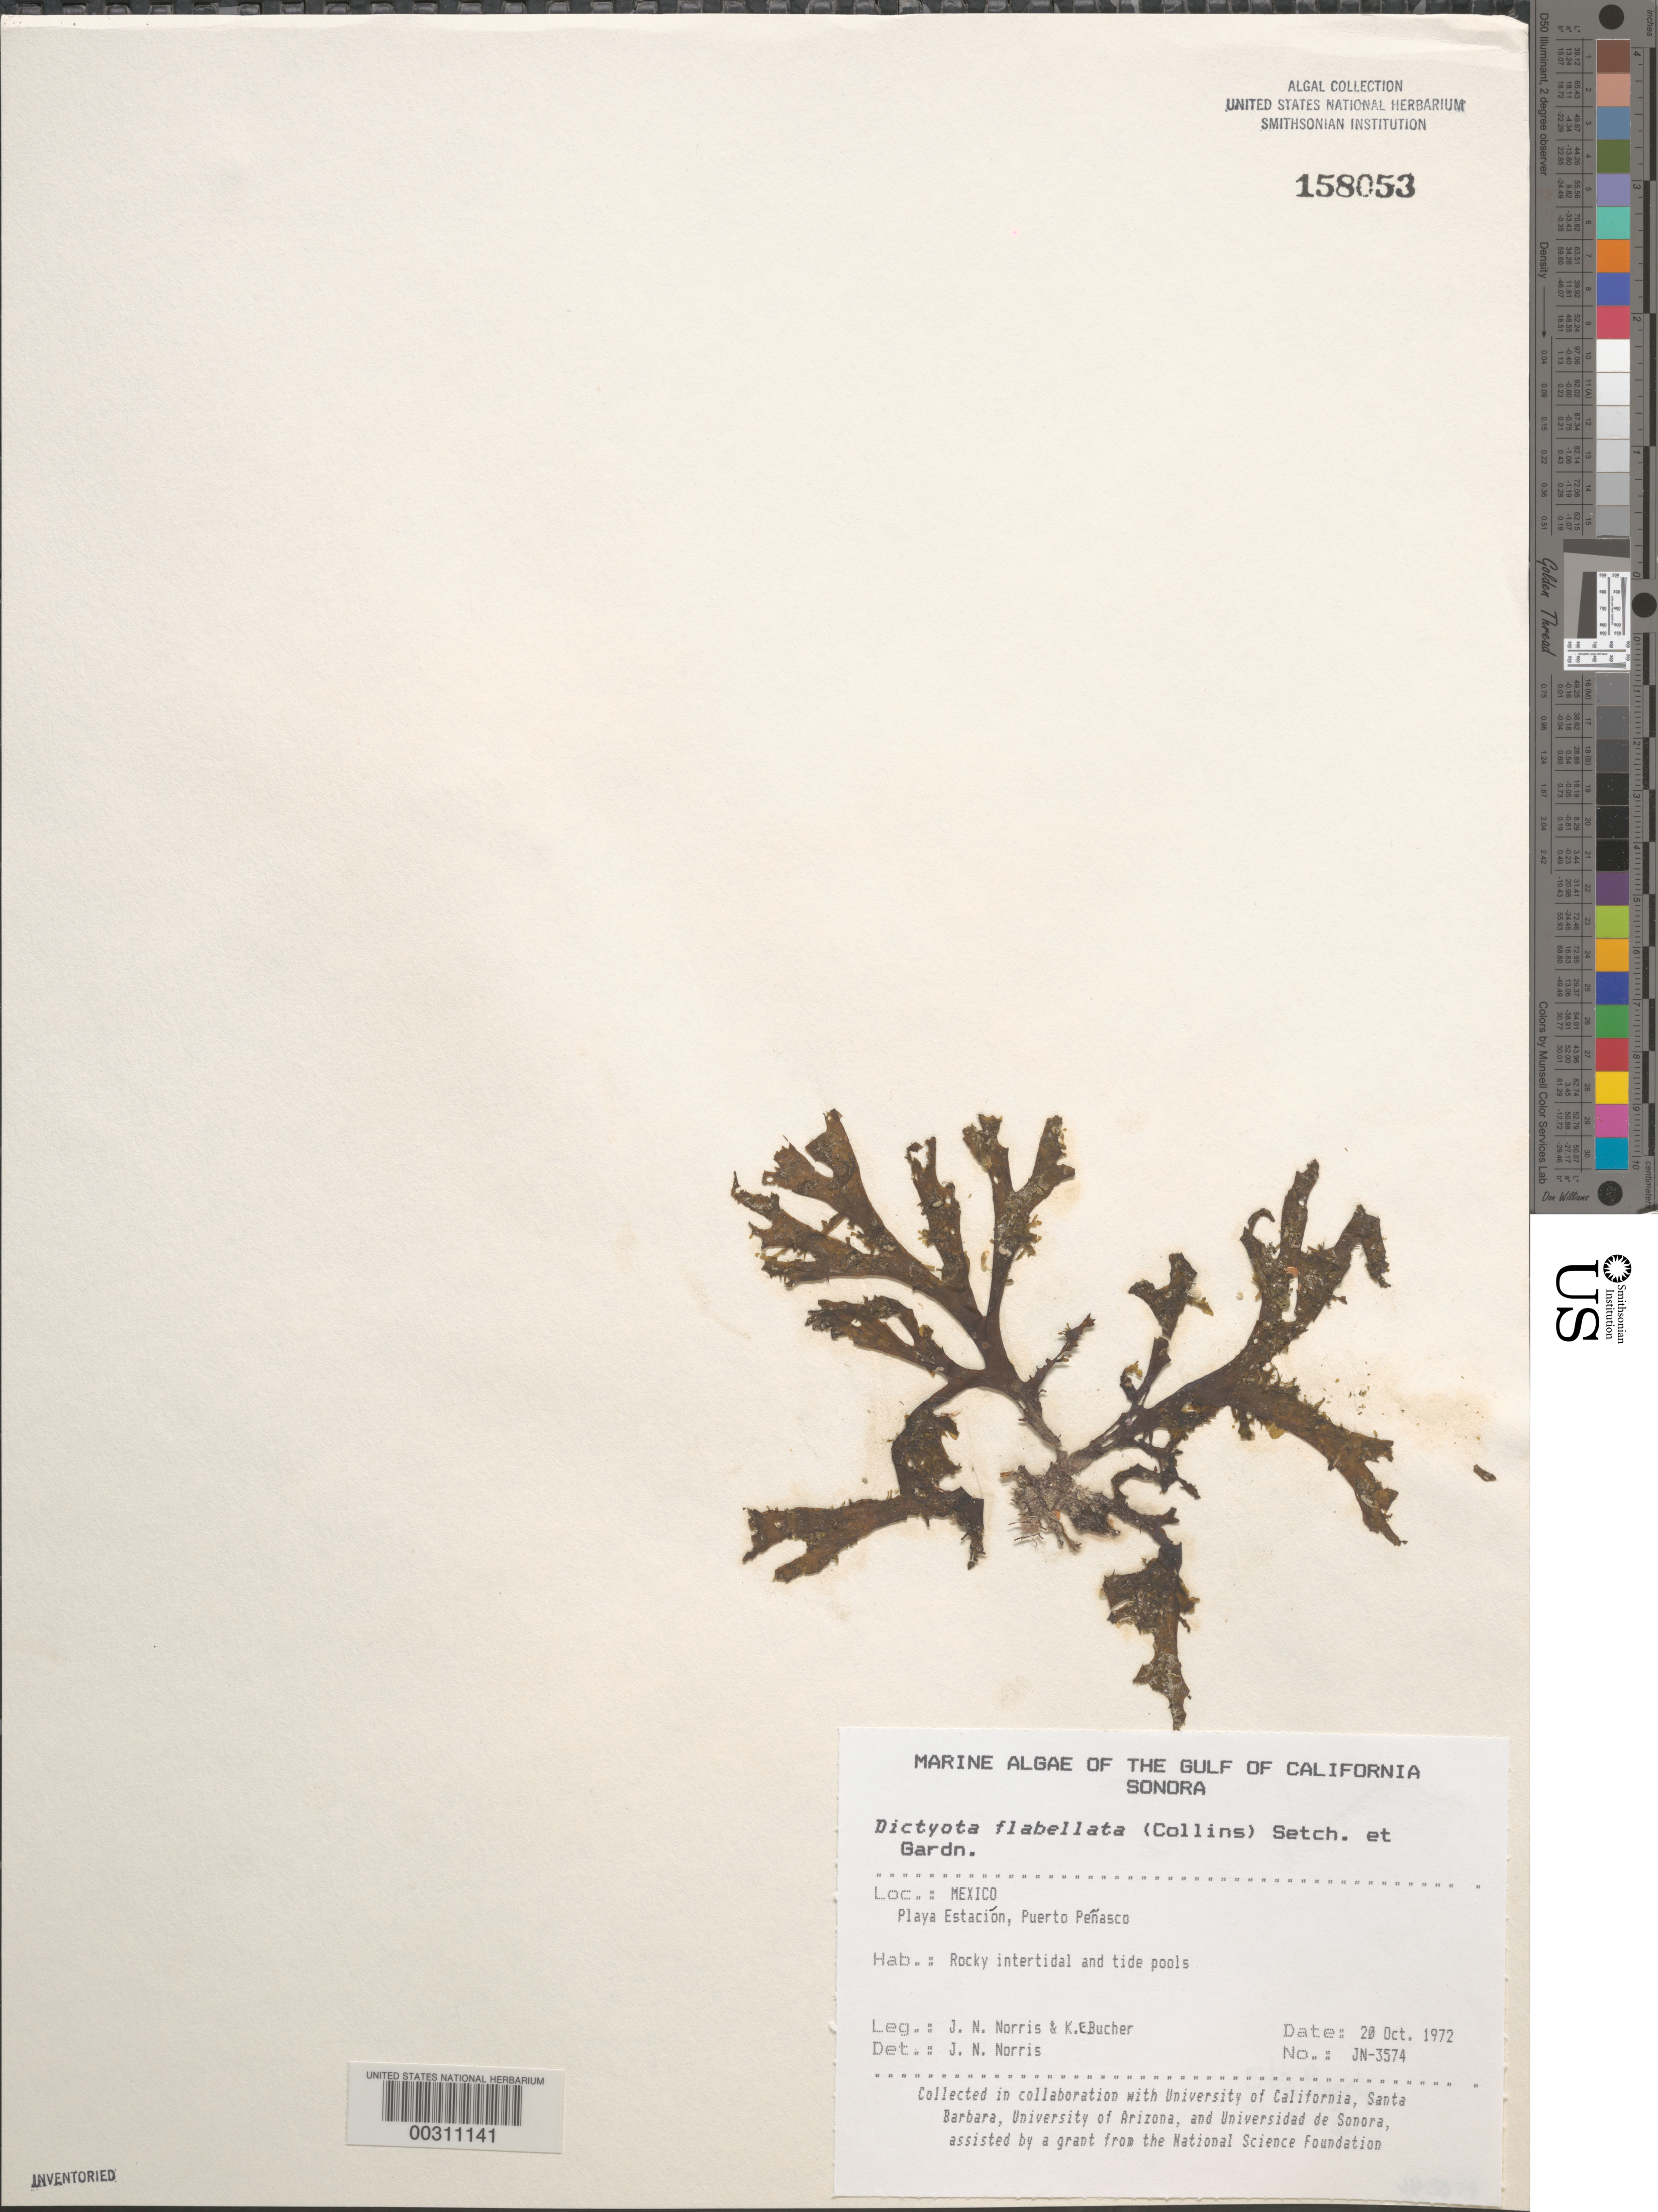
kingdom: Chromista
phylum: Ochrophyta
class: Phaeophyceae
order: Dictyotales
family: Dictyotaceae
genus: Dictyota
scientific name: Dictyota flabellata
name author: (Collins) Setch. & N.L. Gardner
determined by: Norris, James N.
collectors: J. N. Norris & K. E. Bucher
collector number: JN-3574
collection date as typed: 20 Oct 1972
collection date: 1972-10-20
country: Mexico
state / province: Sonora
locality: Playa Estacion, Puerto Penasco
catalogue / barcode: US 158053